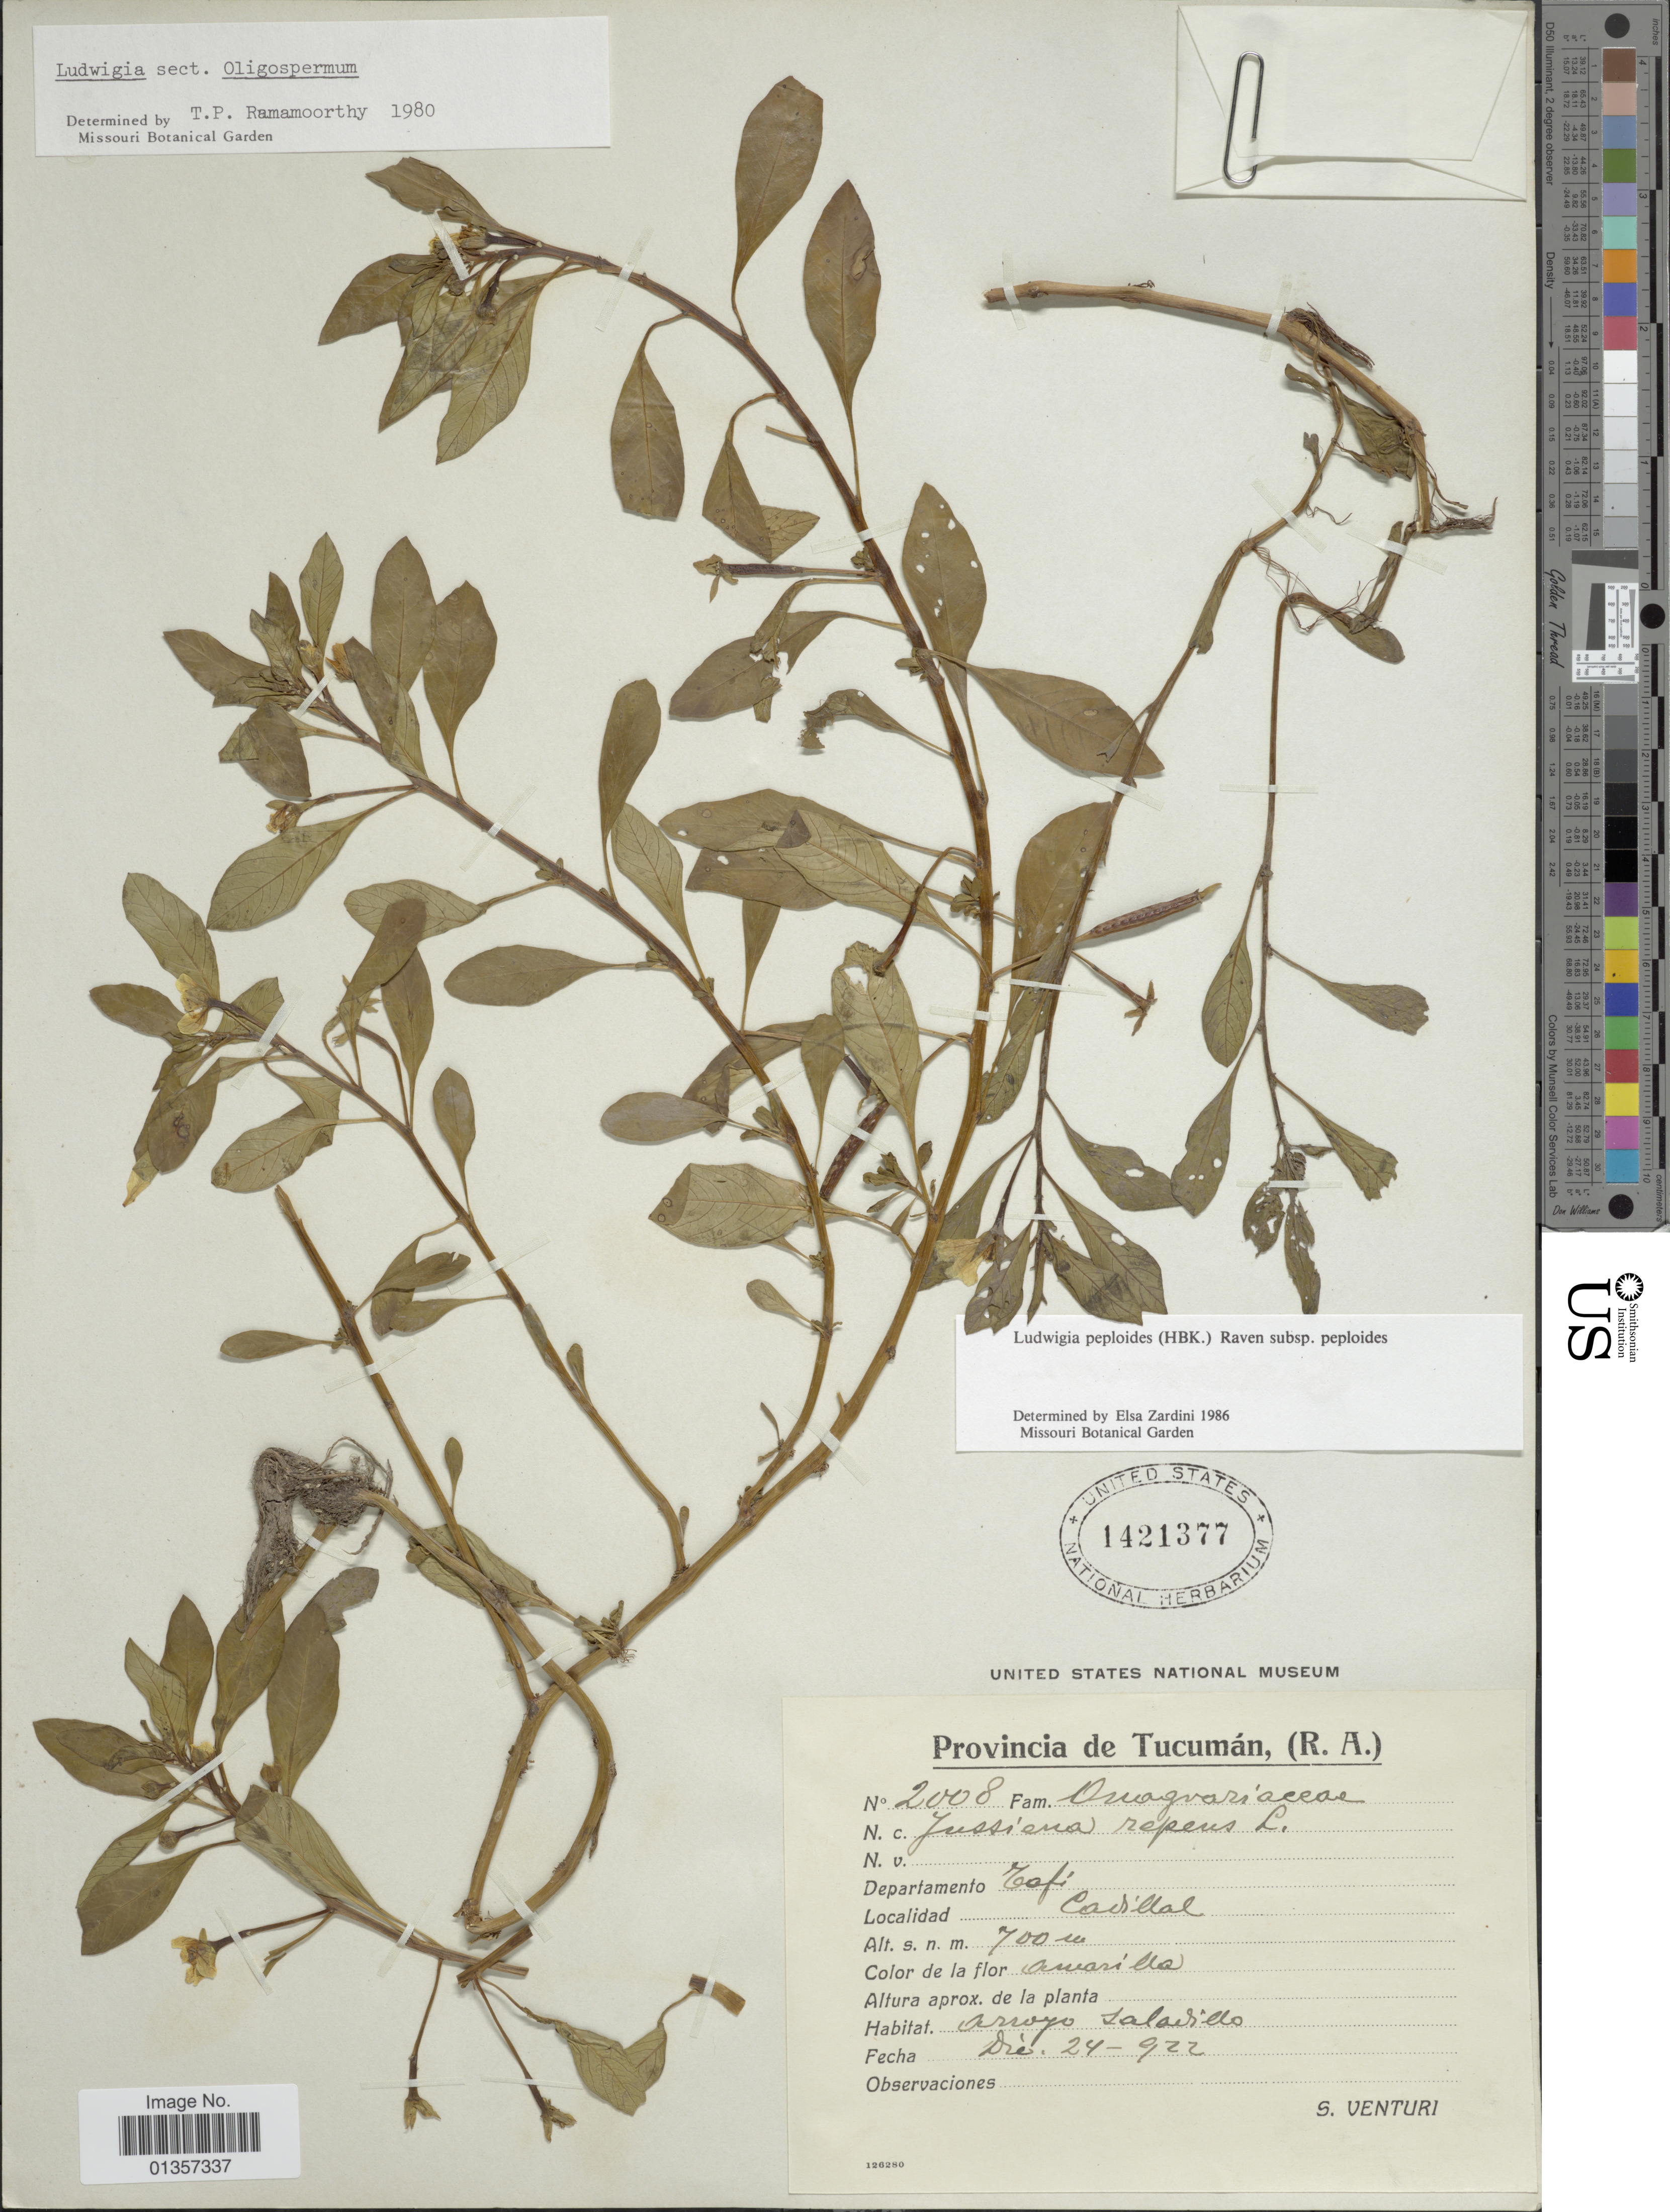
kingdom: Plantae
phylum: Tracheophyta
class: Magnoliopsida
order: Myrtales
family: Onagraceae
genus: Ludwigia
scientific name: Ludwigia peploides subsp. peploides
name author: (Kunth) P.H. Raven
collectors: S. Venturi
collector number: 2008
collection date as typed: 922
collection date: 1922-12-24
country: Argentina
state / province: Tucuman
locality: Departamento Tafi, Cadillal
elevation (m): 700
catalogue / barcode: US 1421377